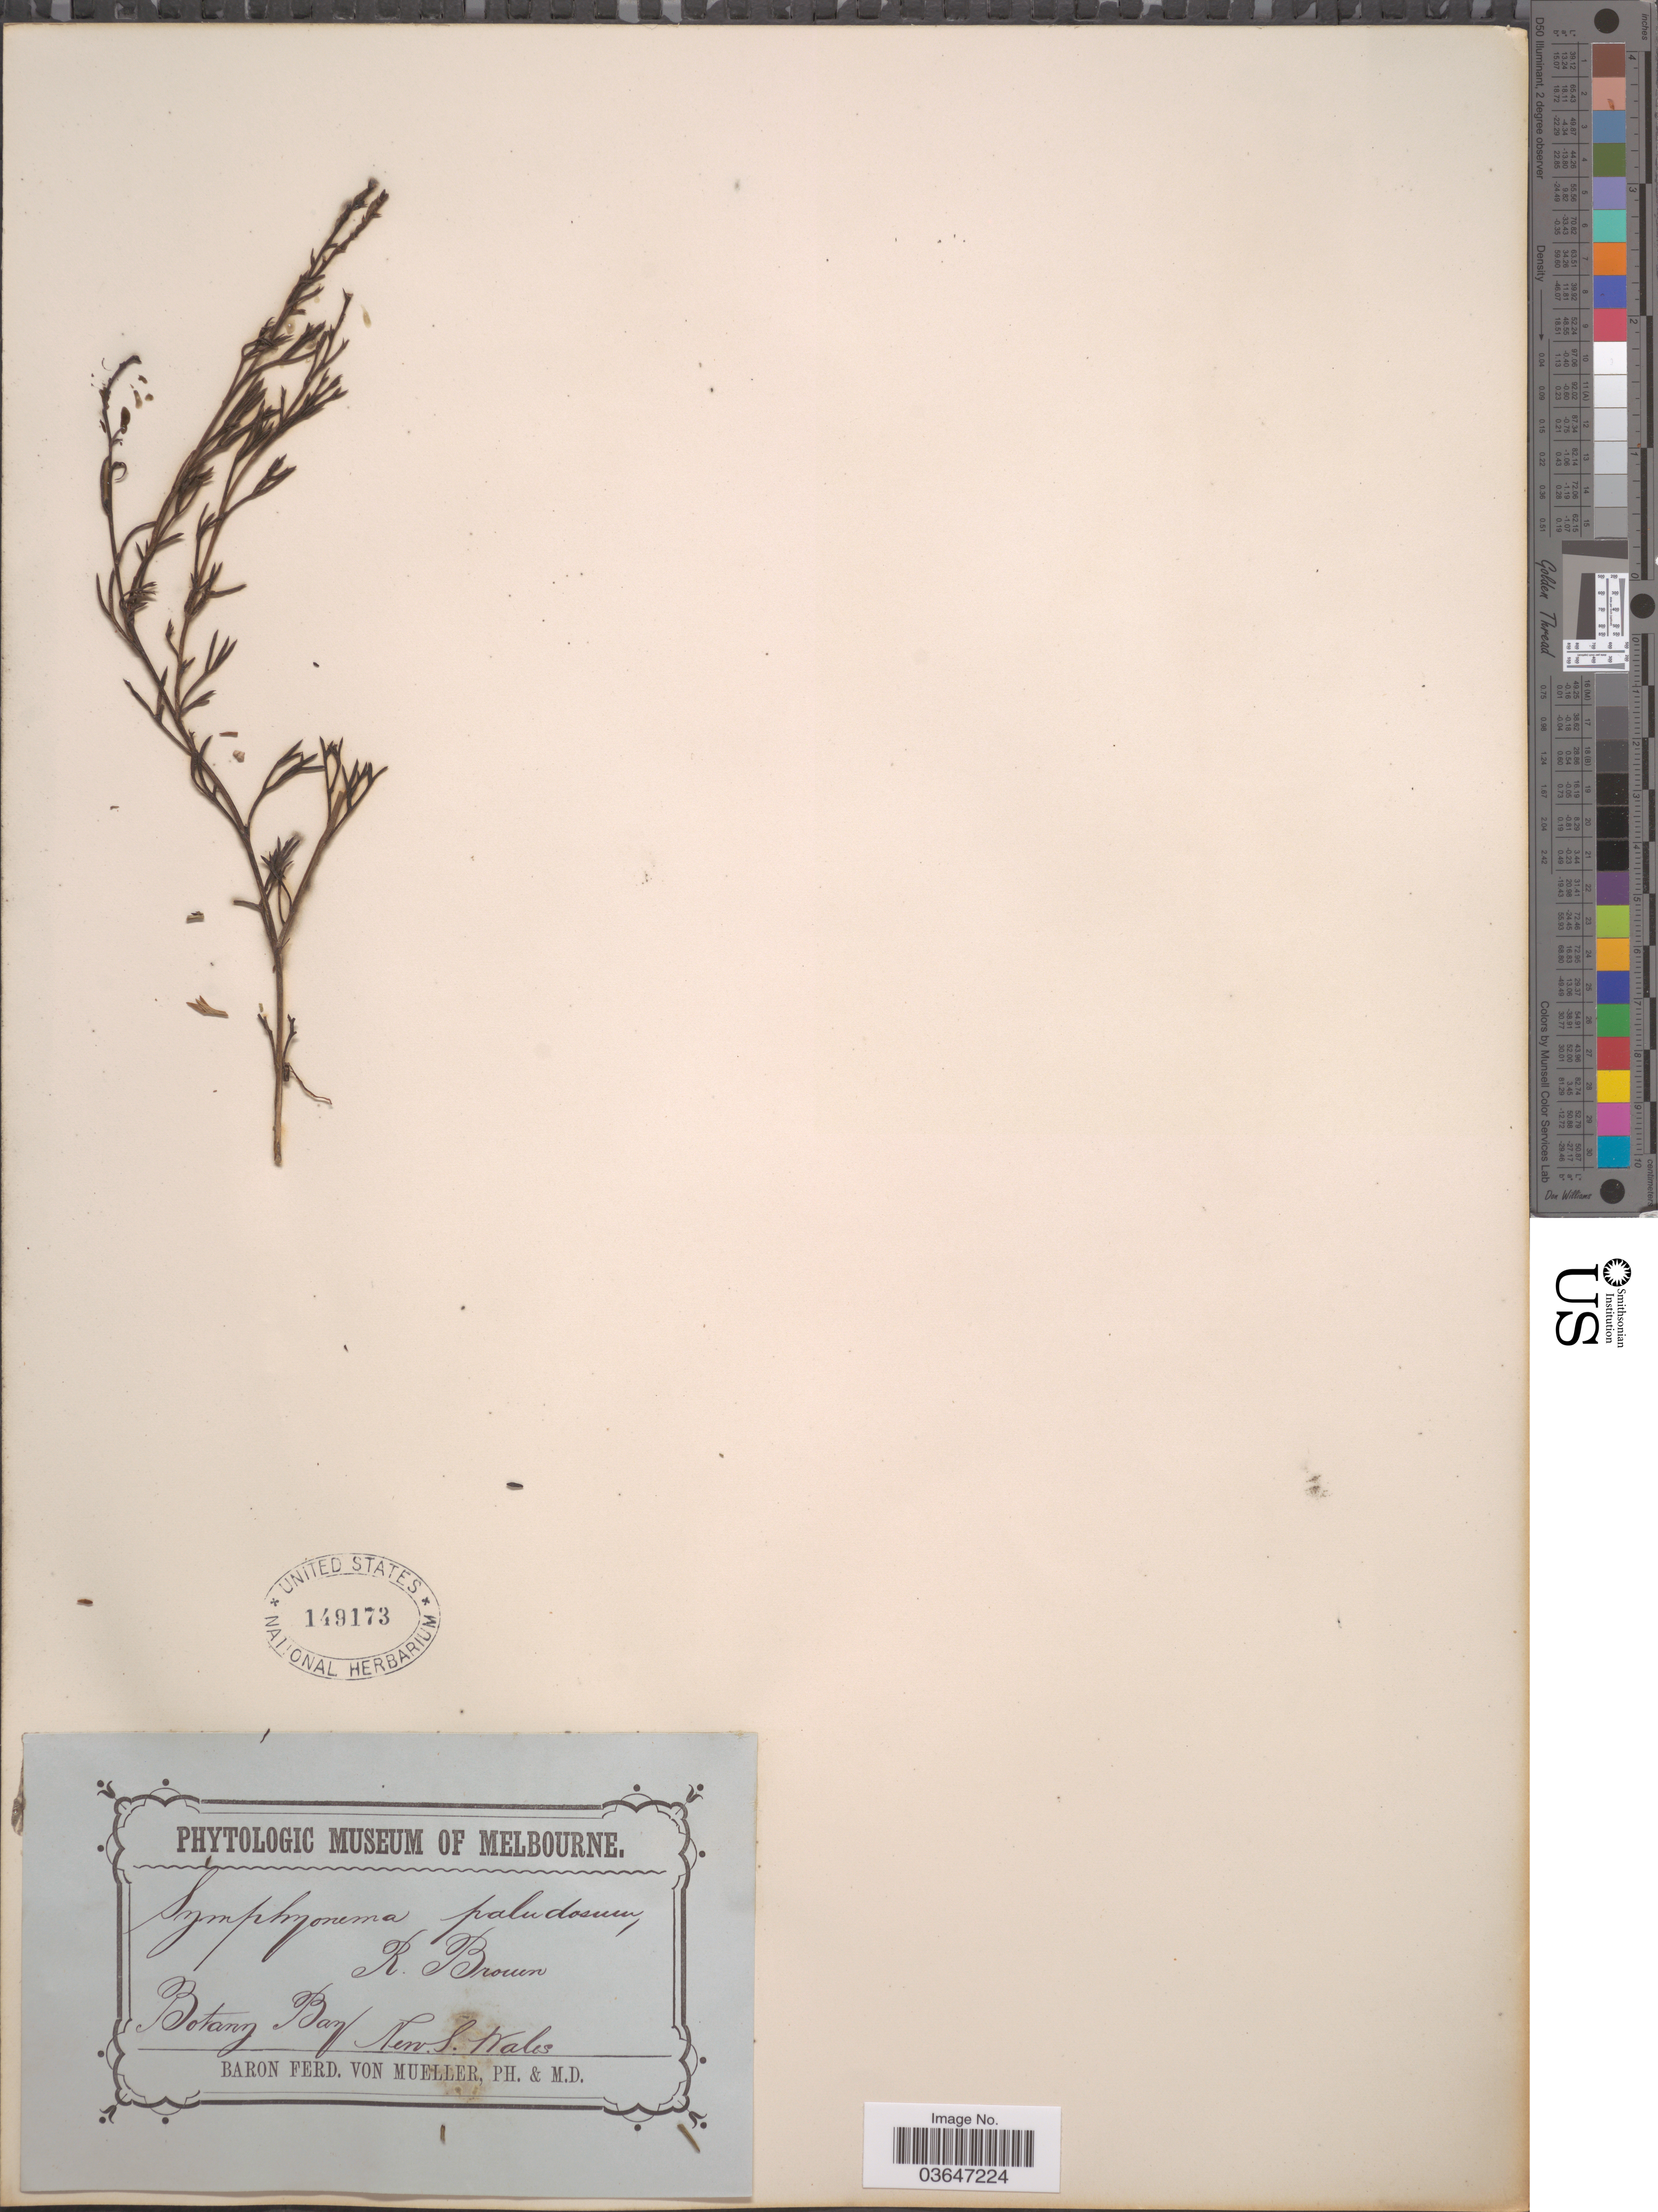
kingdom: Plantae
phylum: Tracheophyta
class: Magnoliopsida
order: Proteales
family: Proteaceae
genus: Symphyonema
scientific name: Symphyonema paludosum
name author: R. Br.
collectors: F. von Mueller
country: Australia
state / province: New South Wales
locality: Botany Bay.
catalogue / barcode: US 149173